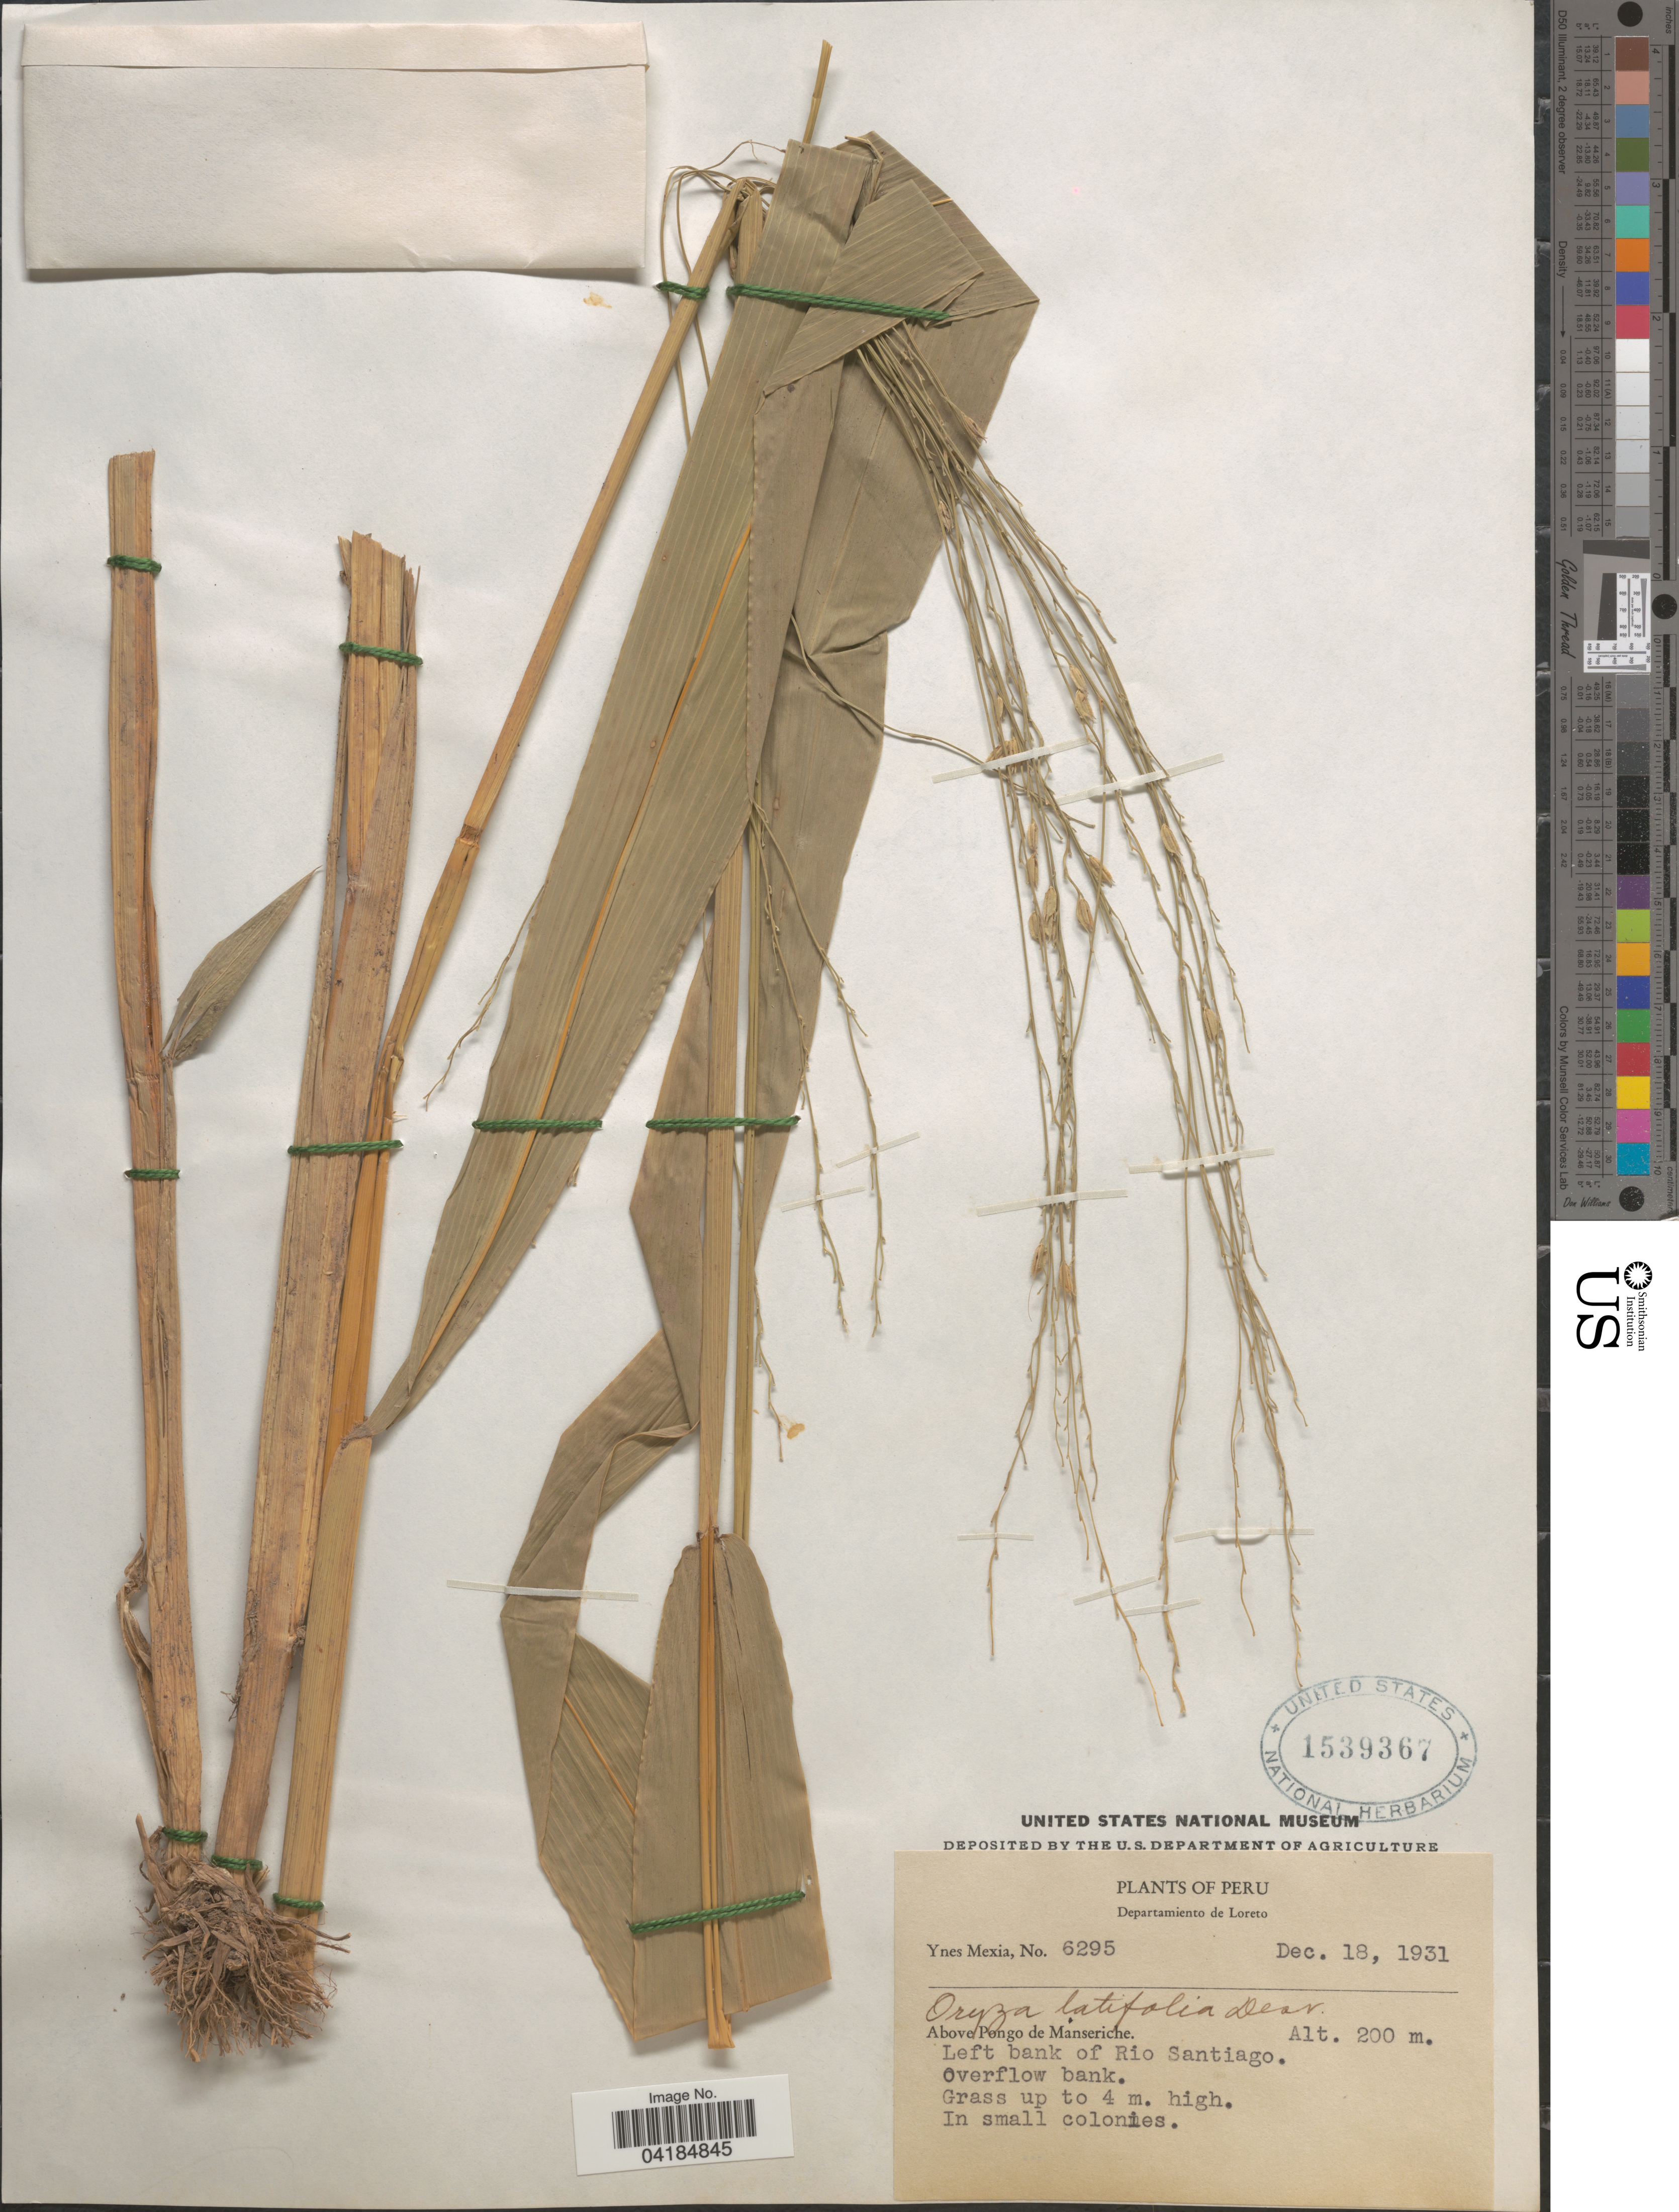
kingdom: Plantae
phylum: Tracheophyta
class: Liliopsida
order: Poales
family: Poaceae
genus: Oryza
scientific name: Oryza latifolia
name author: Desv.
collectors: Y. Mexia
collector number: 6295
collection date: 1931-12-18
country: Peru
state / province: Loreto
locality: Departamiento de Loreto. Above Pongo de Manseriche. Left bank of Rio Santiago.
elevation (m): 200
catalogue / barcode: US 1539367